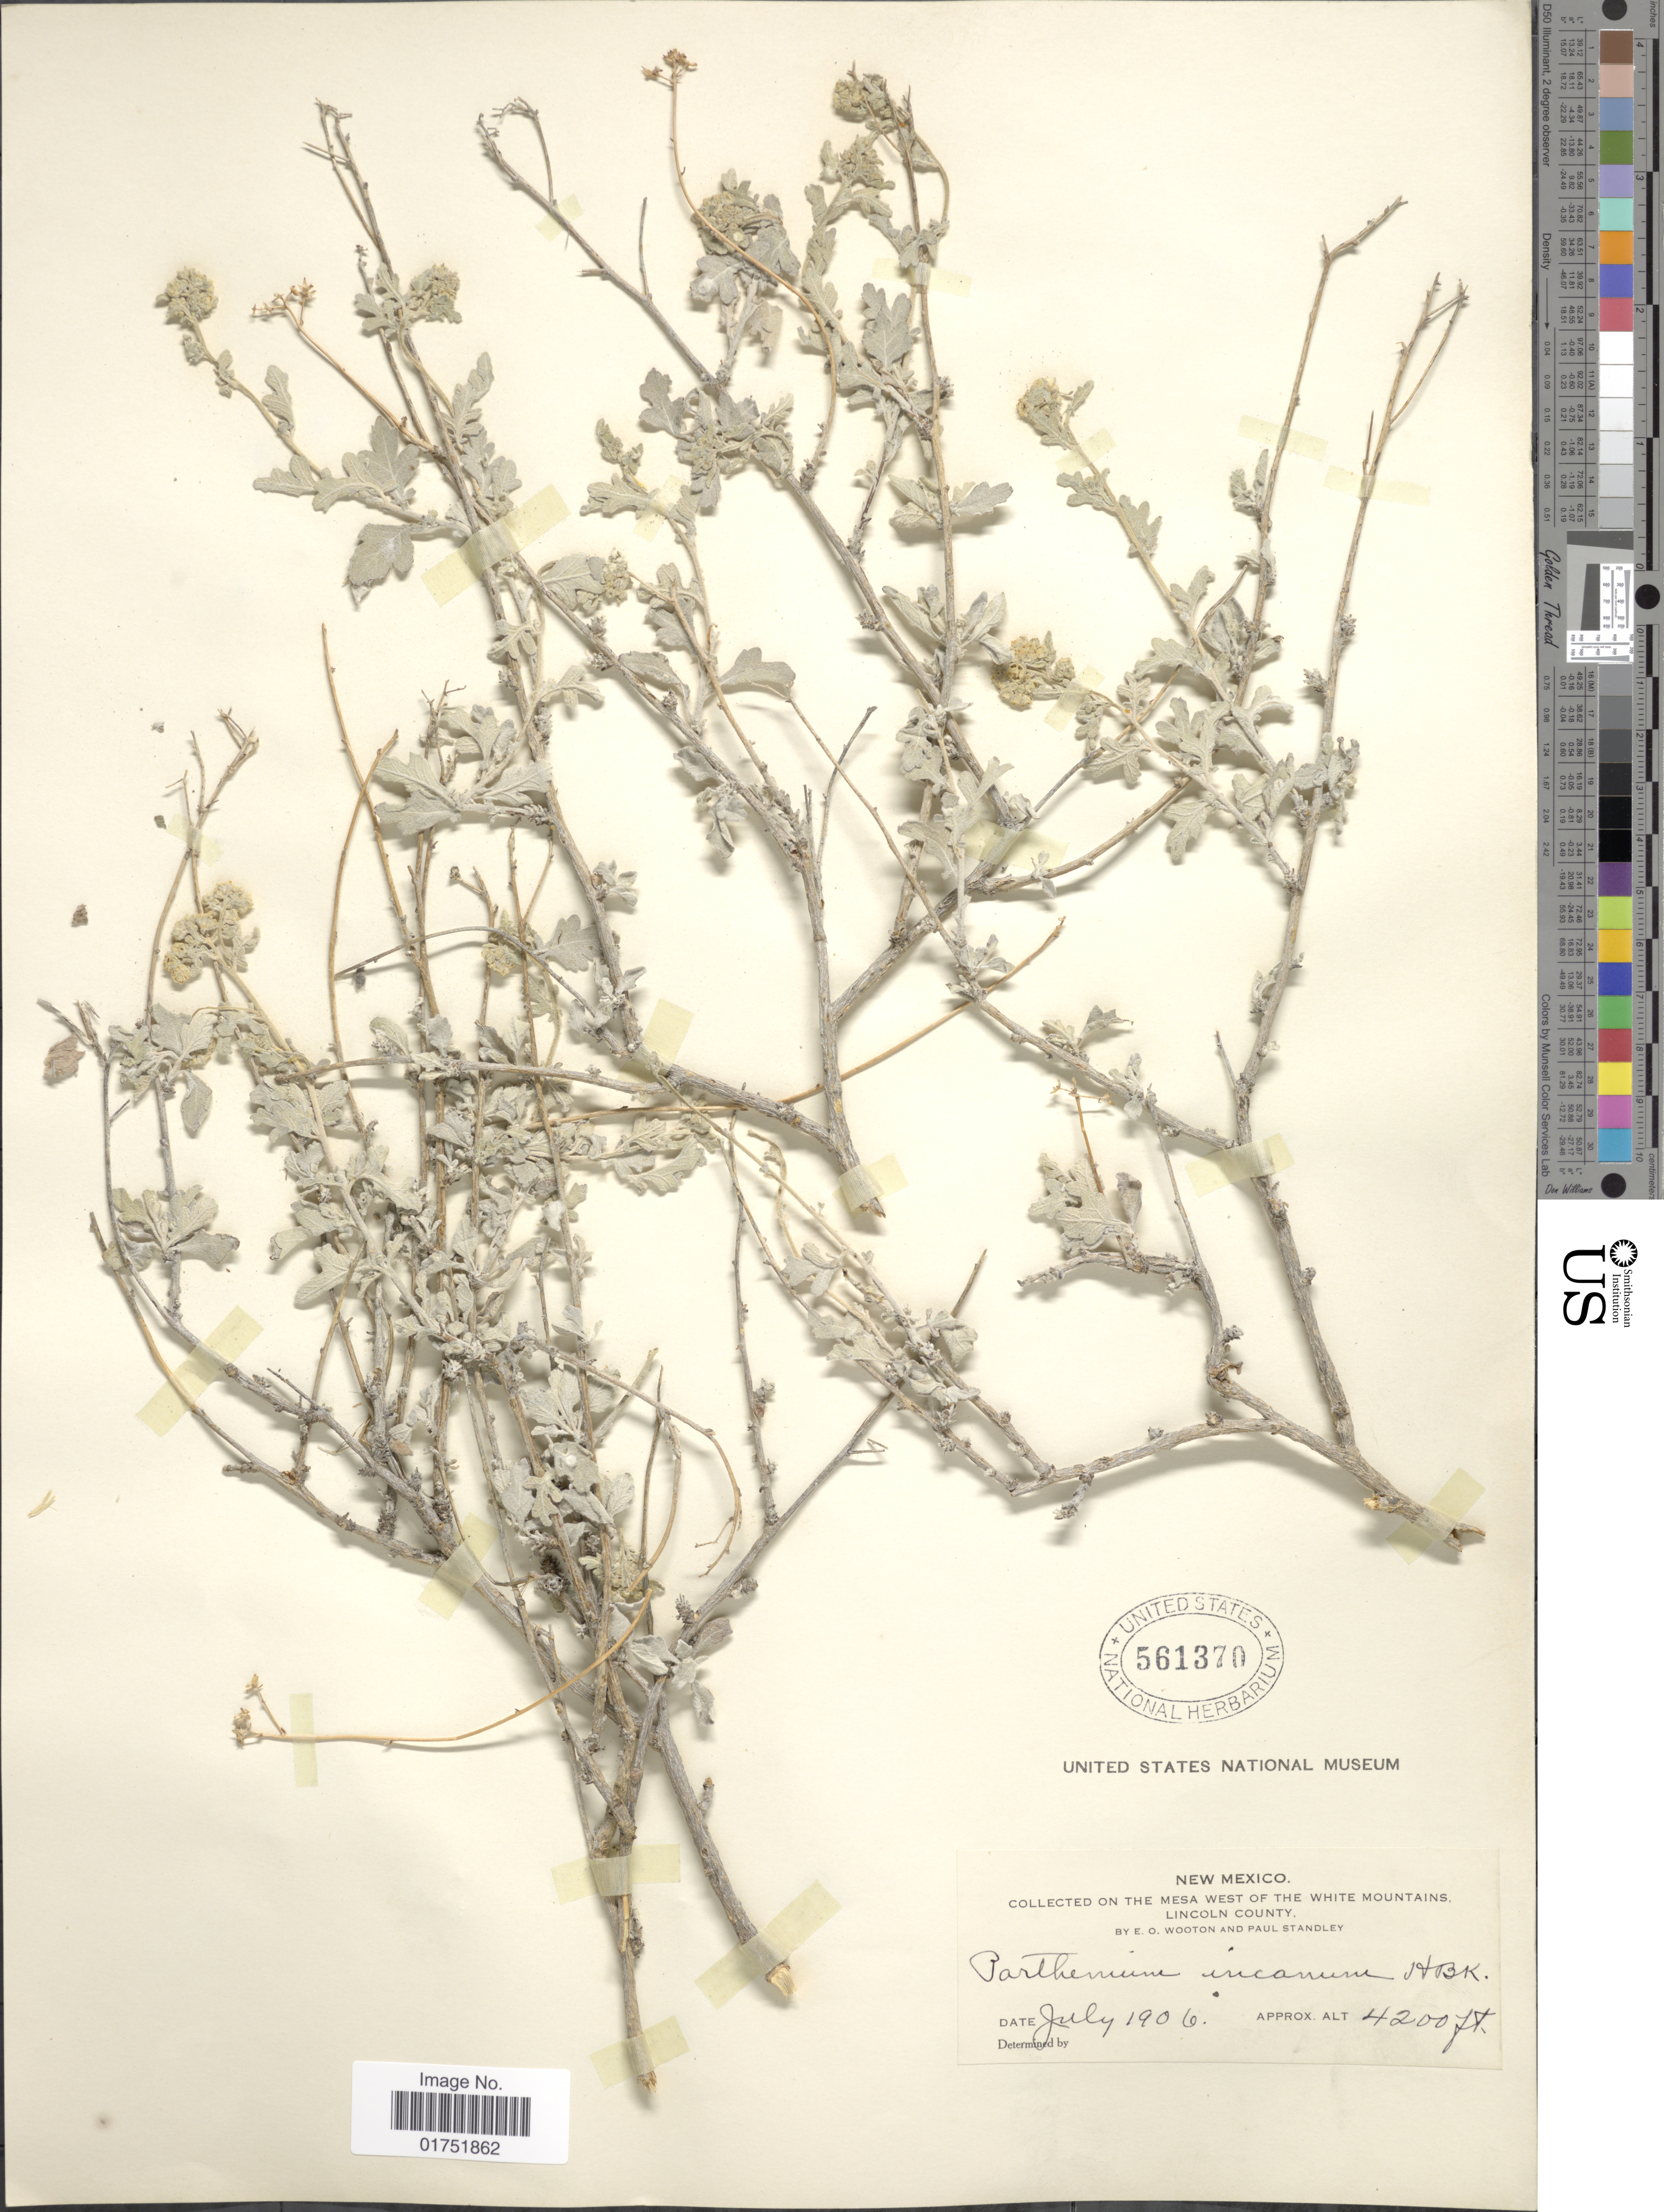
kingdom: Plantae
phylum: Tracheophyta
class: Magnoliopsida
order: Asterales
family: Asteraceae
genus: Parthenium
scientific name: Parthenium incanum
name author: Kunth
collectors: E. O. Wooton & P. C. Standley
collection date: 1906-07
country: United States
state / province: New Mexico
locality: Mesa West of the White Mountains, Lincoln County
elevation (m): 1280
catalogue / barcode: US 561370